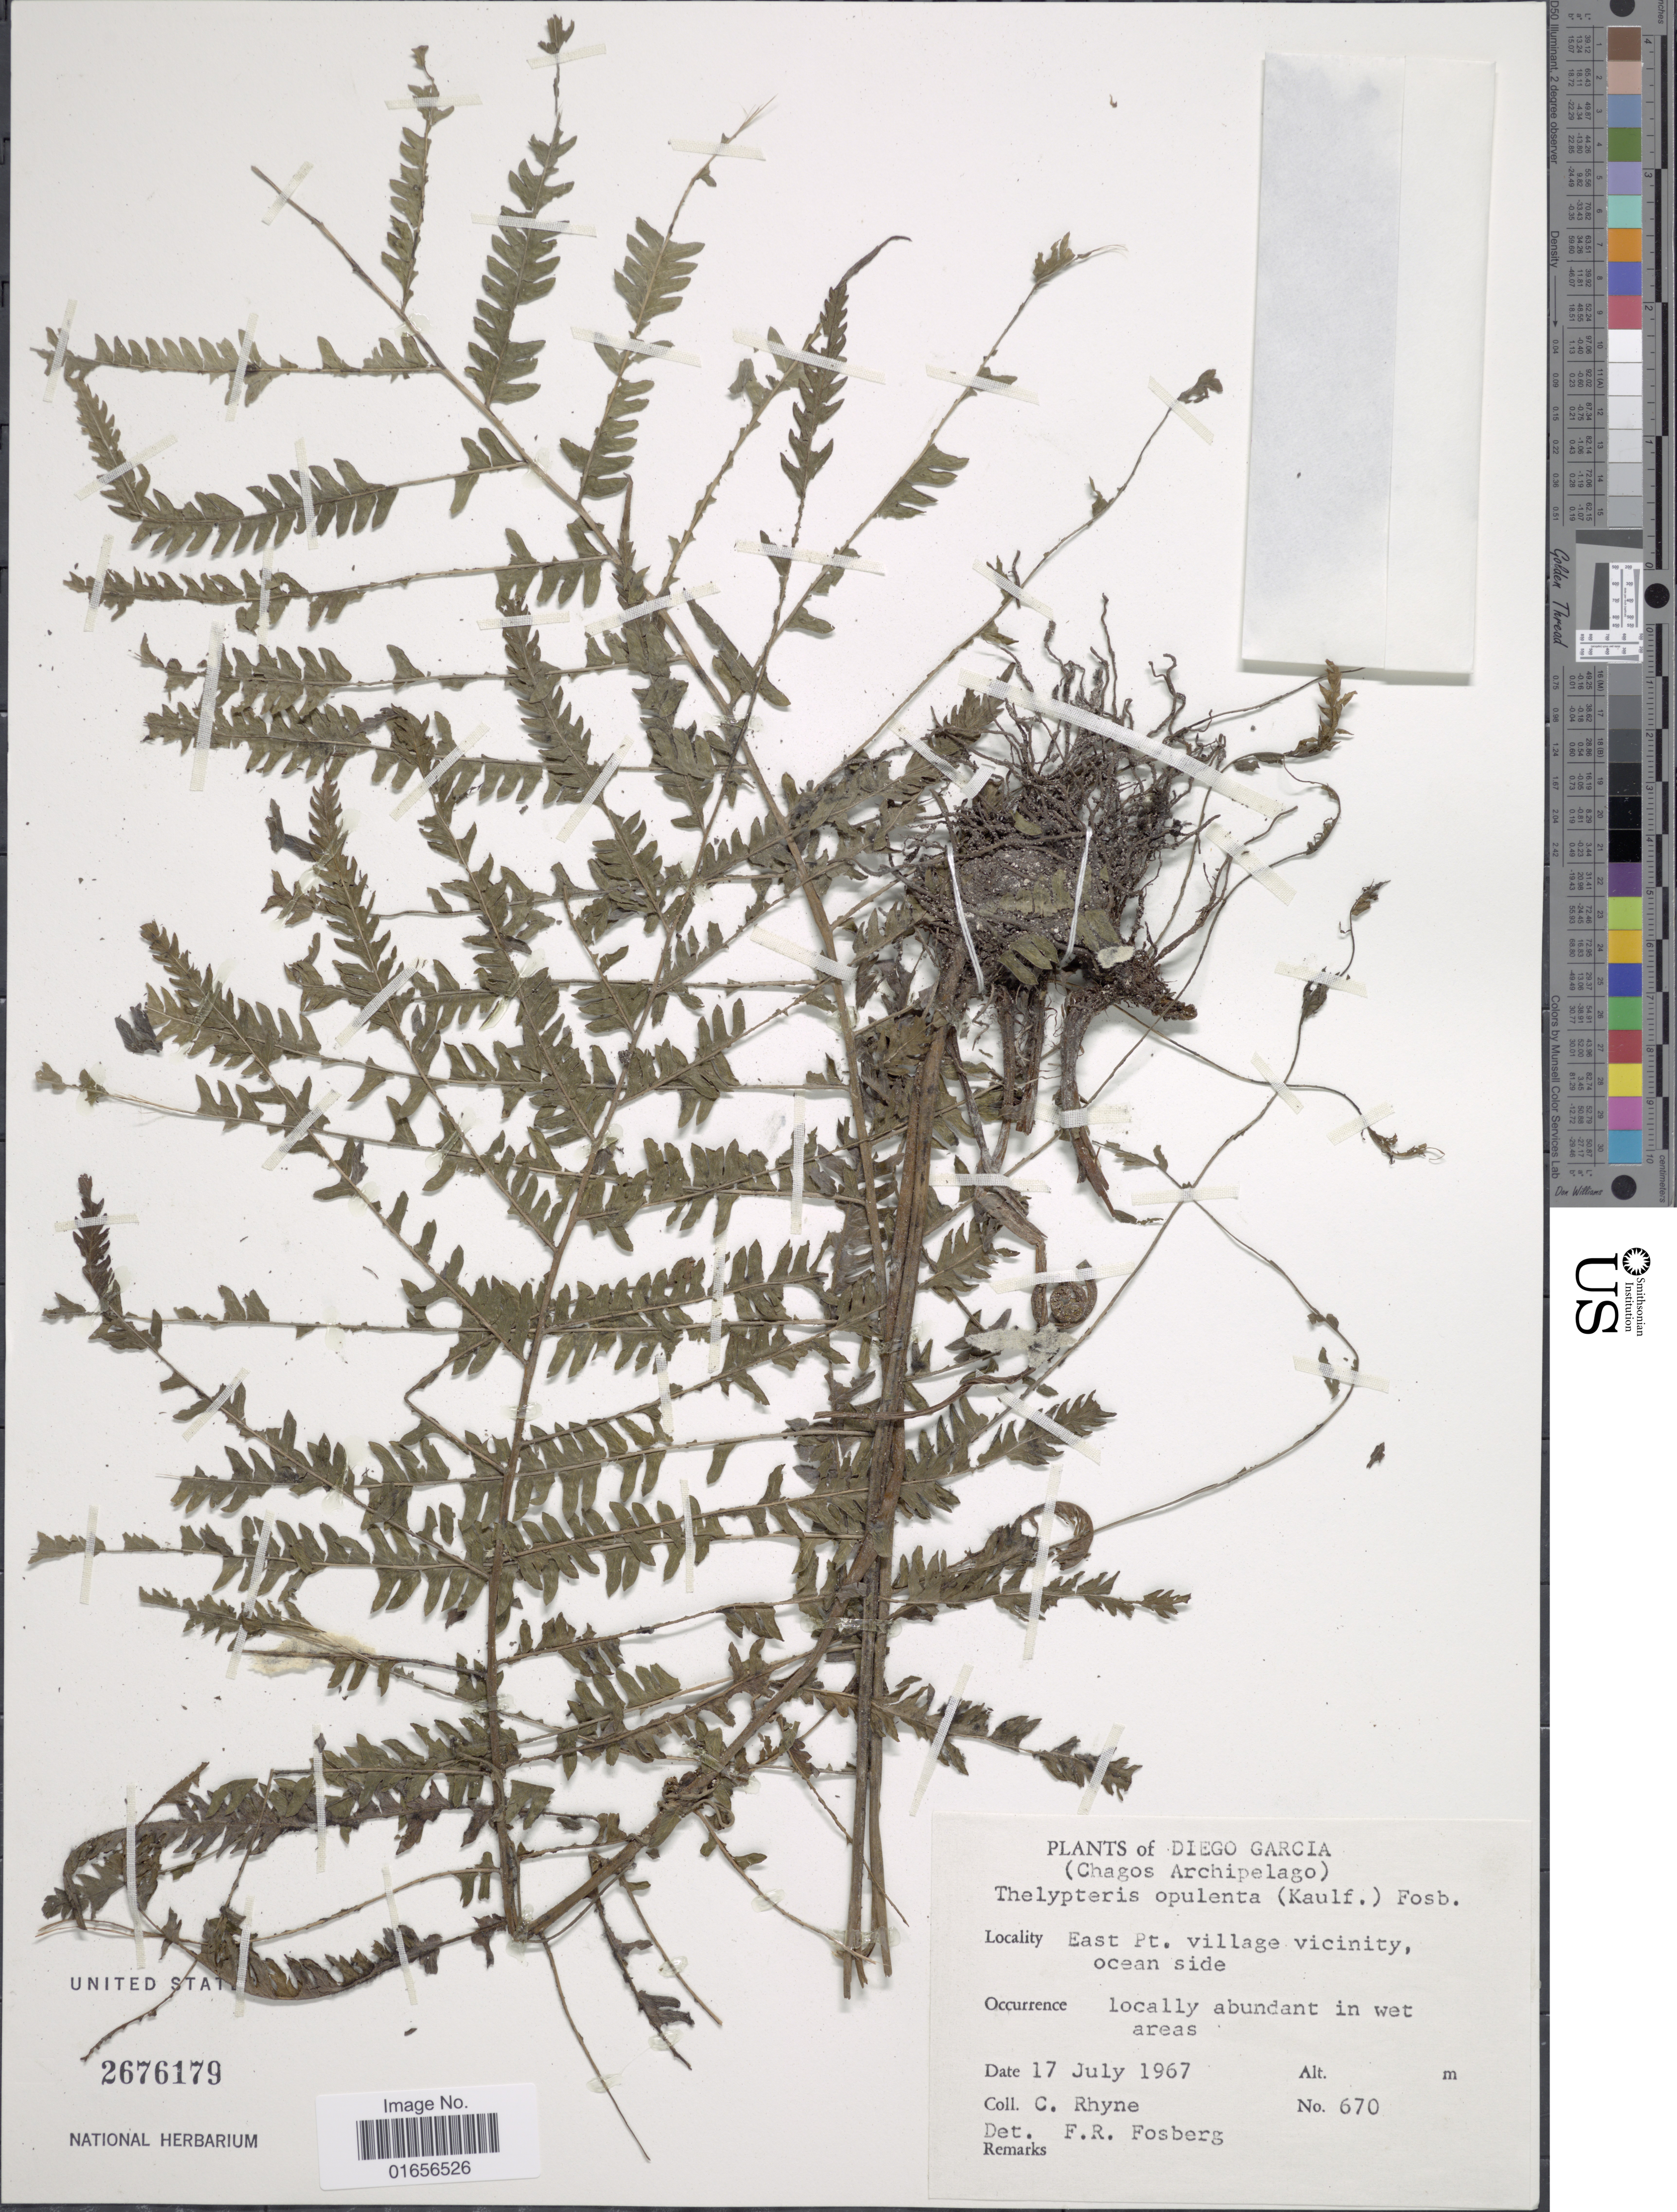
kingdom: Plantae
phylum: Tracheophyta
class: Polypodiopsida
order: Polypodiales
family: Thelypteridaceae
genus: Amphineuron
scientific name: Amphineuron opulentum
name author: (Kaulf.) Holttum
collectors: C. Rhyne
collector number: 670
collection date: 1967-07-17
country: British Indian Ocean Territory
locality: Diego Garcia (Chagos Archipelago), East Pt. village vicinity, ocean side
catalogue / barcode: US 2676179